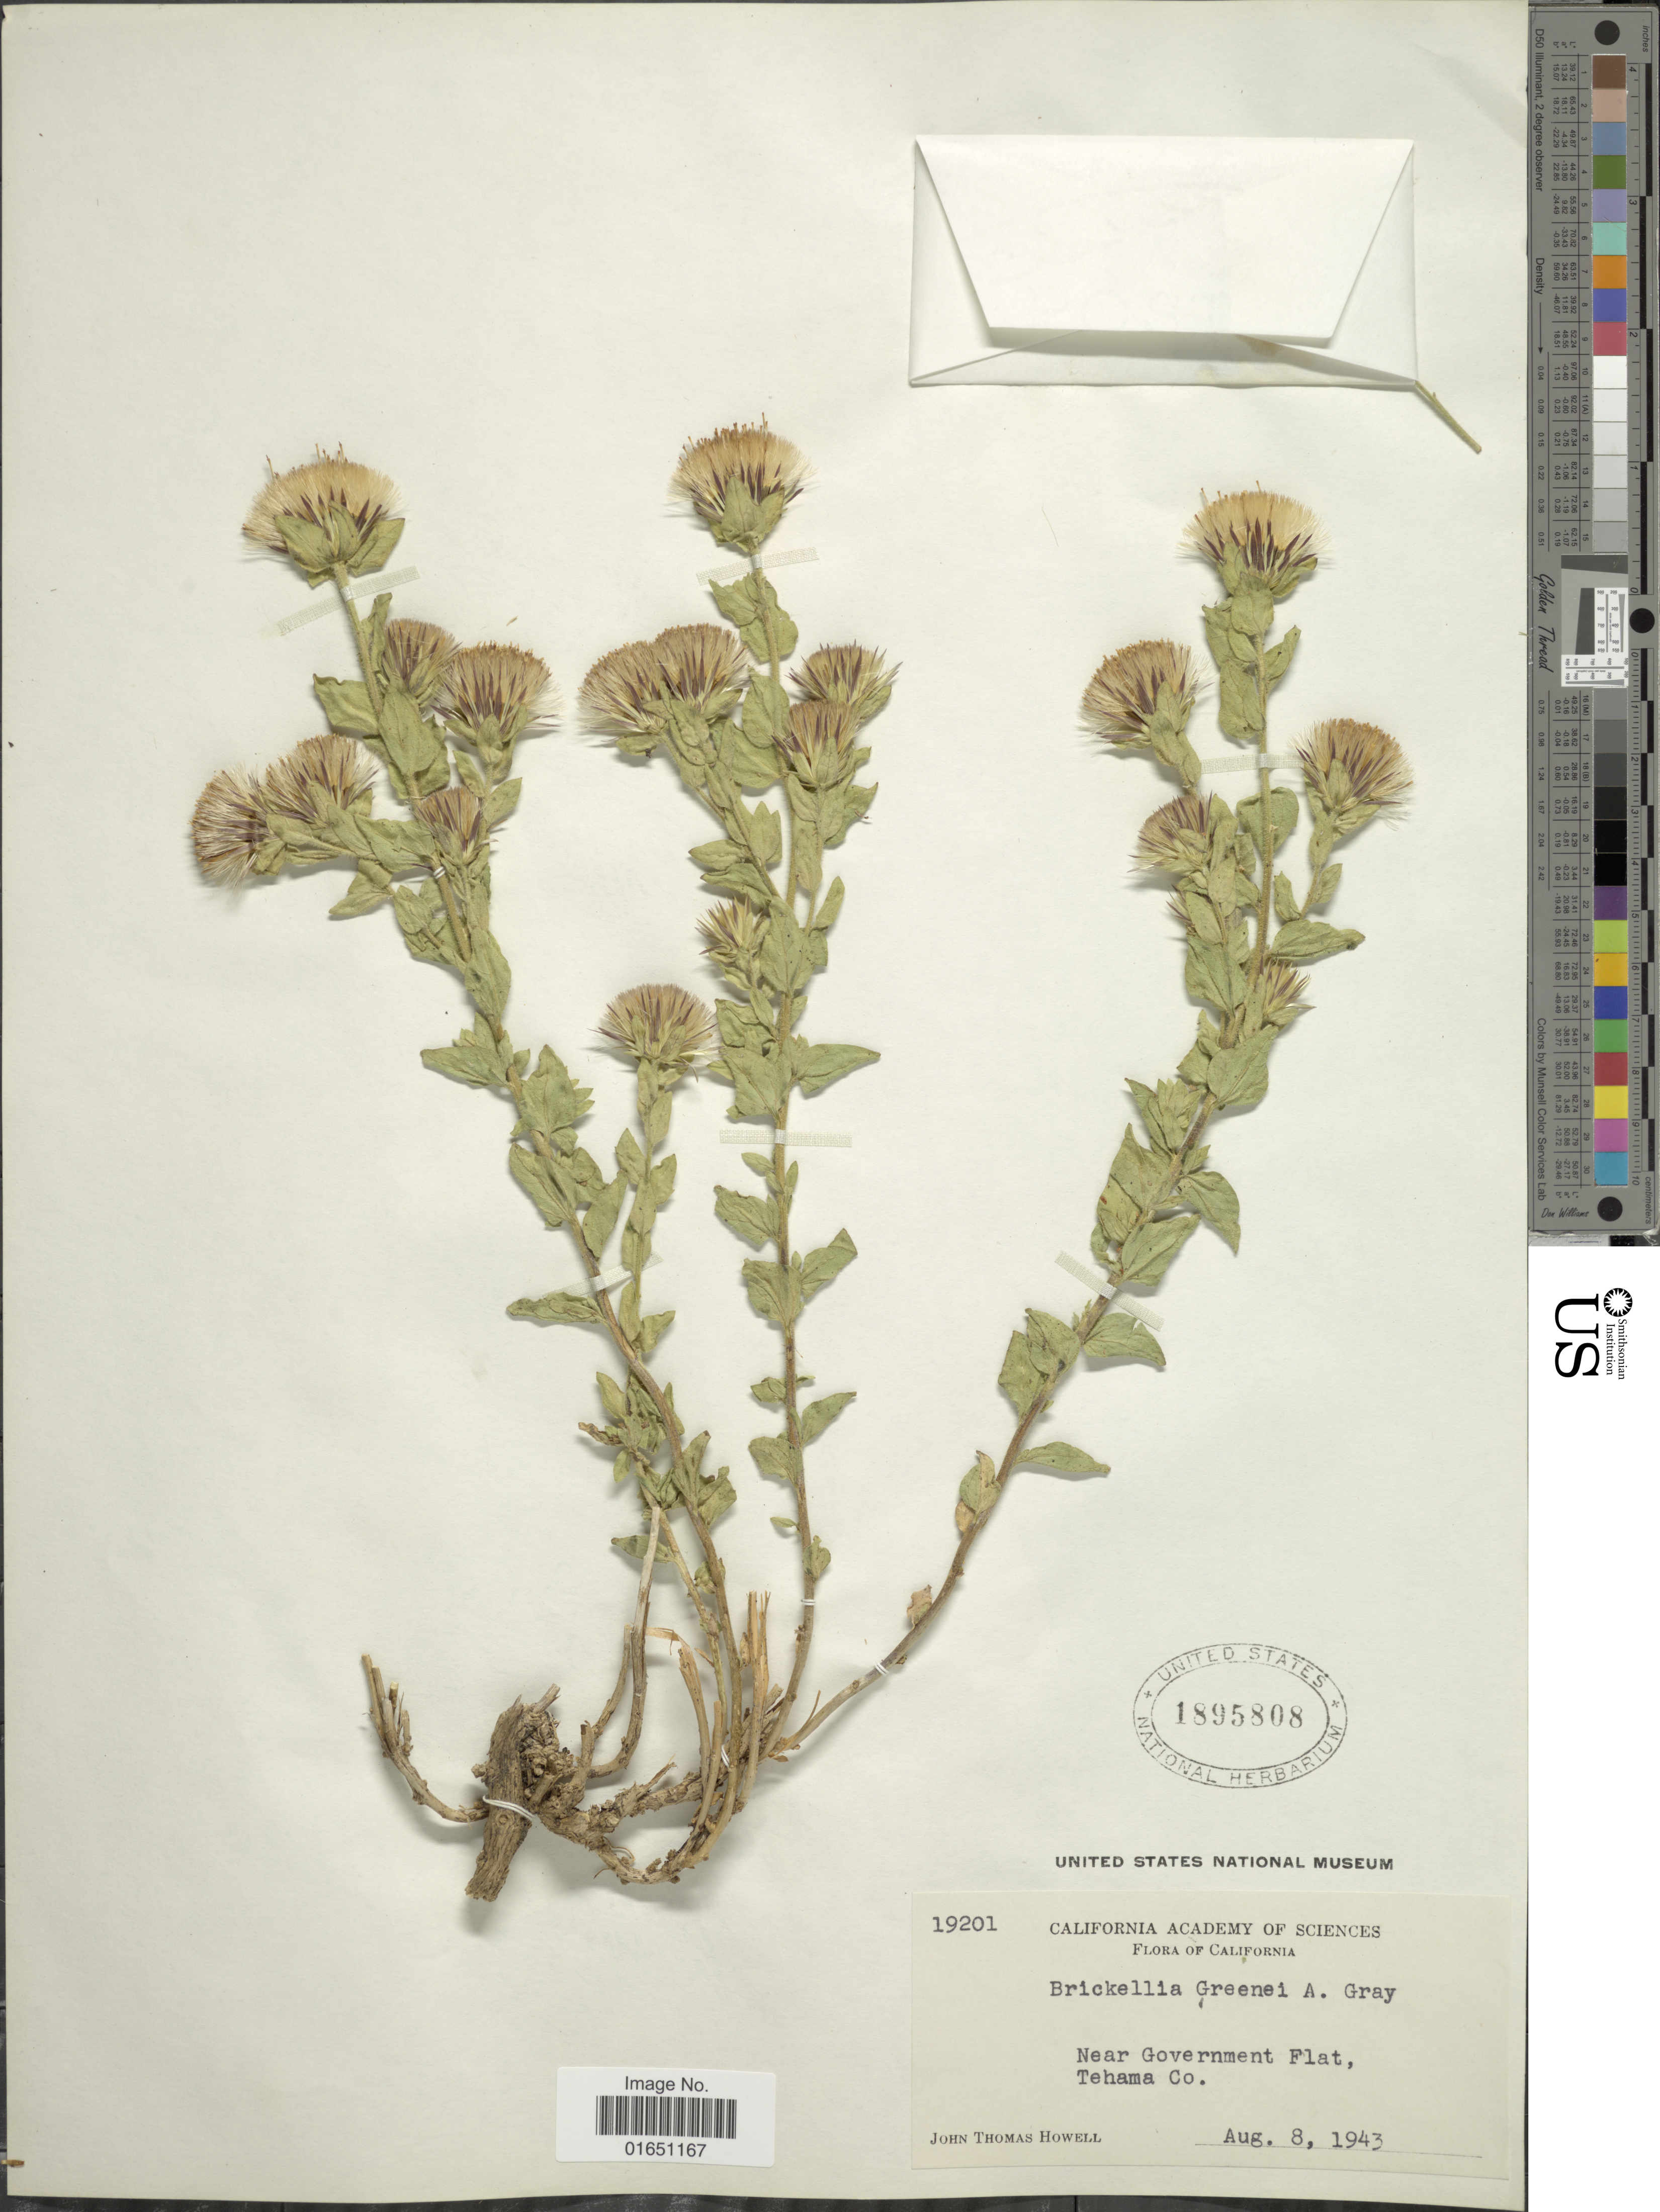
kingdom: Plantae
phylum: Tracheophyta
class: Magnoliopsida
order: Asterales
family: Asteraceae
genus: Brickellia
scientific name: Brickellia greenei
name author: A. Gray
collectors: J. T. Howell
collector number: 19201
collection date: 1943-08-08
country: United States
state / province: California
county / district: Tehama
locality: Near Government Flat, Tehama Co.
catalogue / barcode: US 1895808